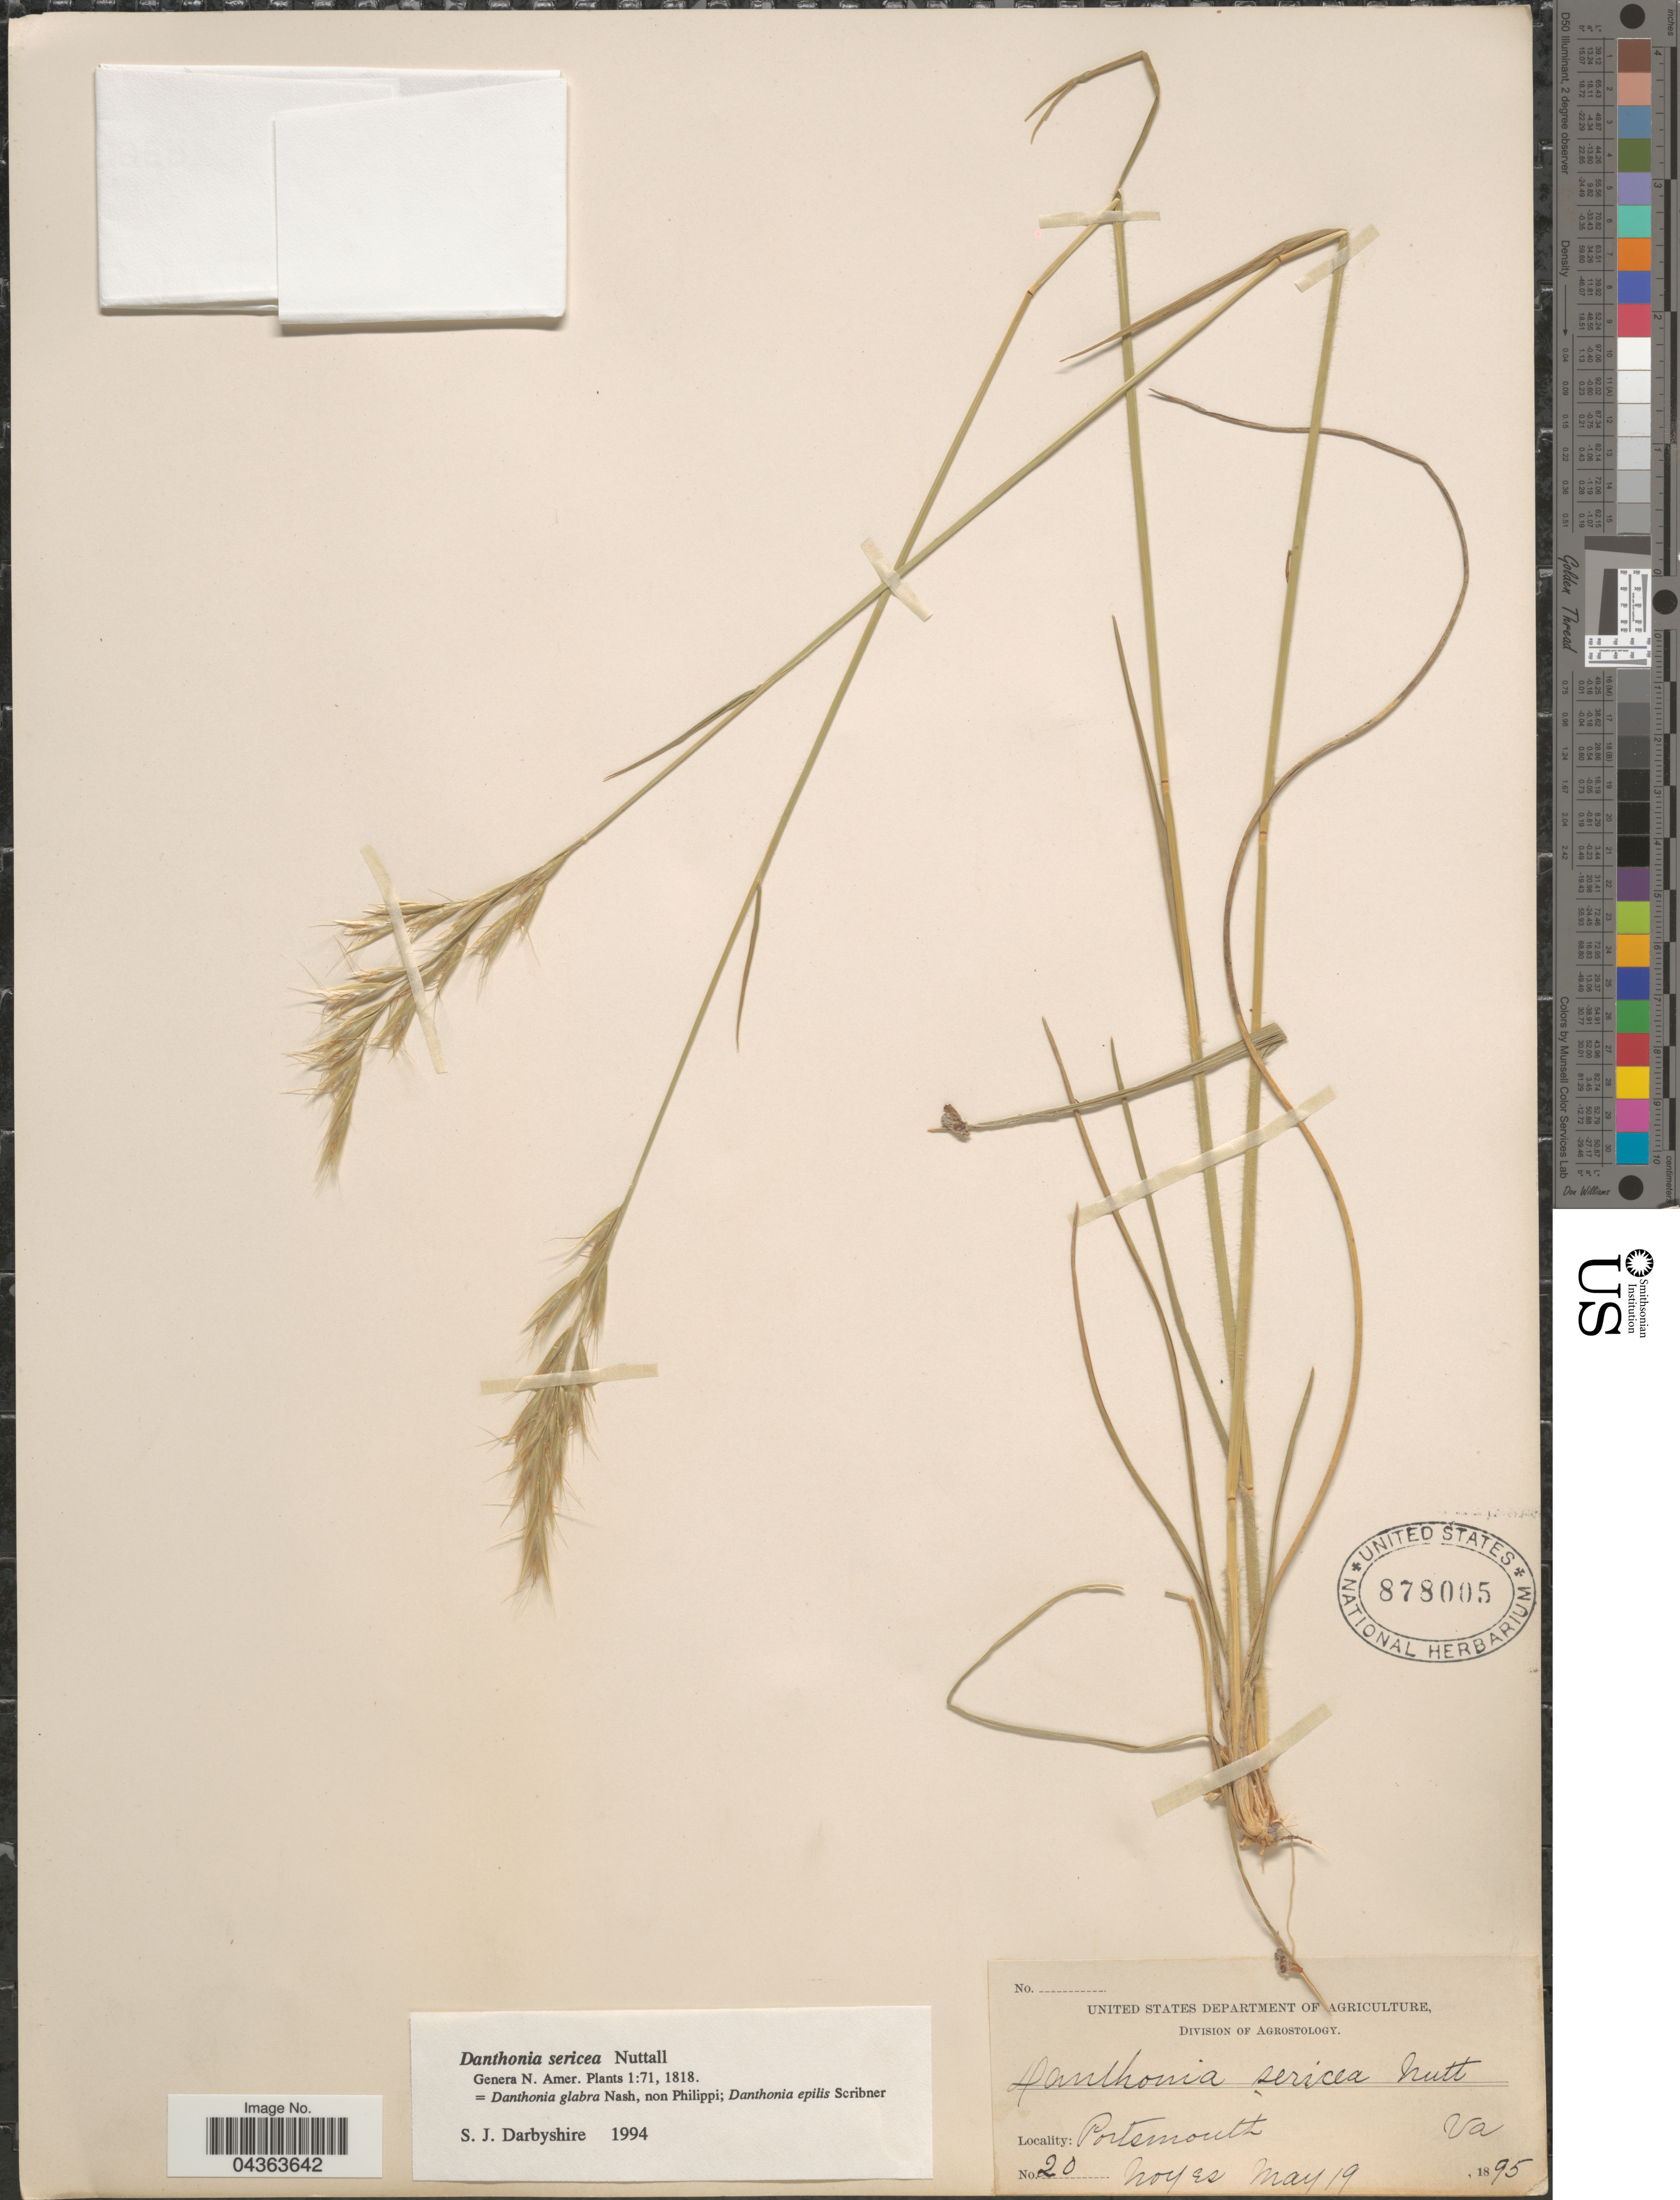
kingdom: Plantae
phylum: Tracheophyta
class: Liliopsida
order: Poales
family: Poaceae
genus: Danthonia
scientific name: Danthonia sericea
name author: Nutt.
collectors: Noyes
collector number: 20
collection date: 1895-05-19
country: United States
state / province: Virginia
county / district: City of Portsmouth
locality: Portsmouth.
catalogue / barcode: US 878005